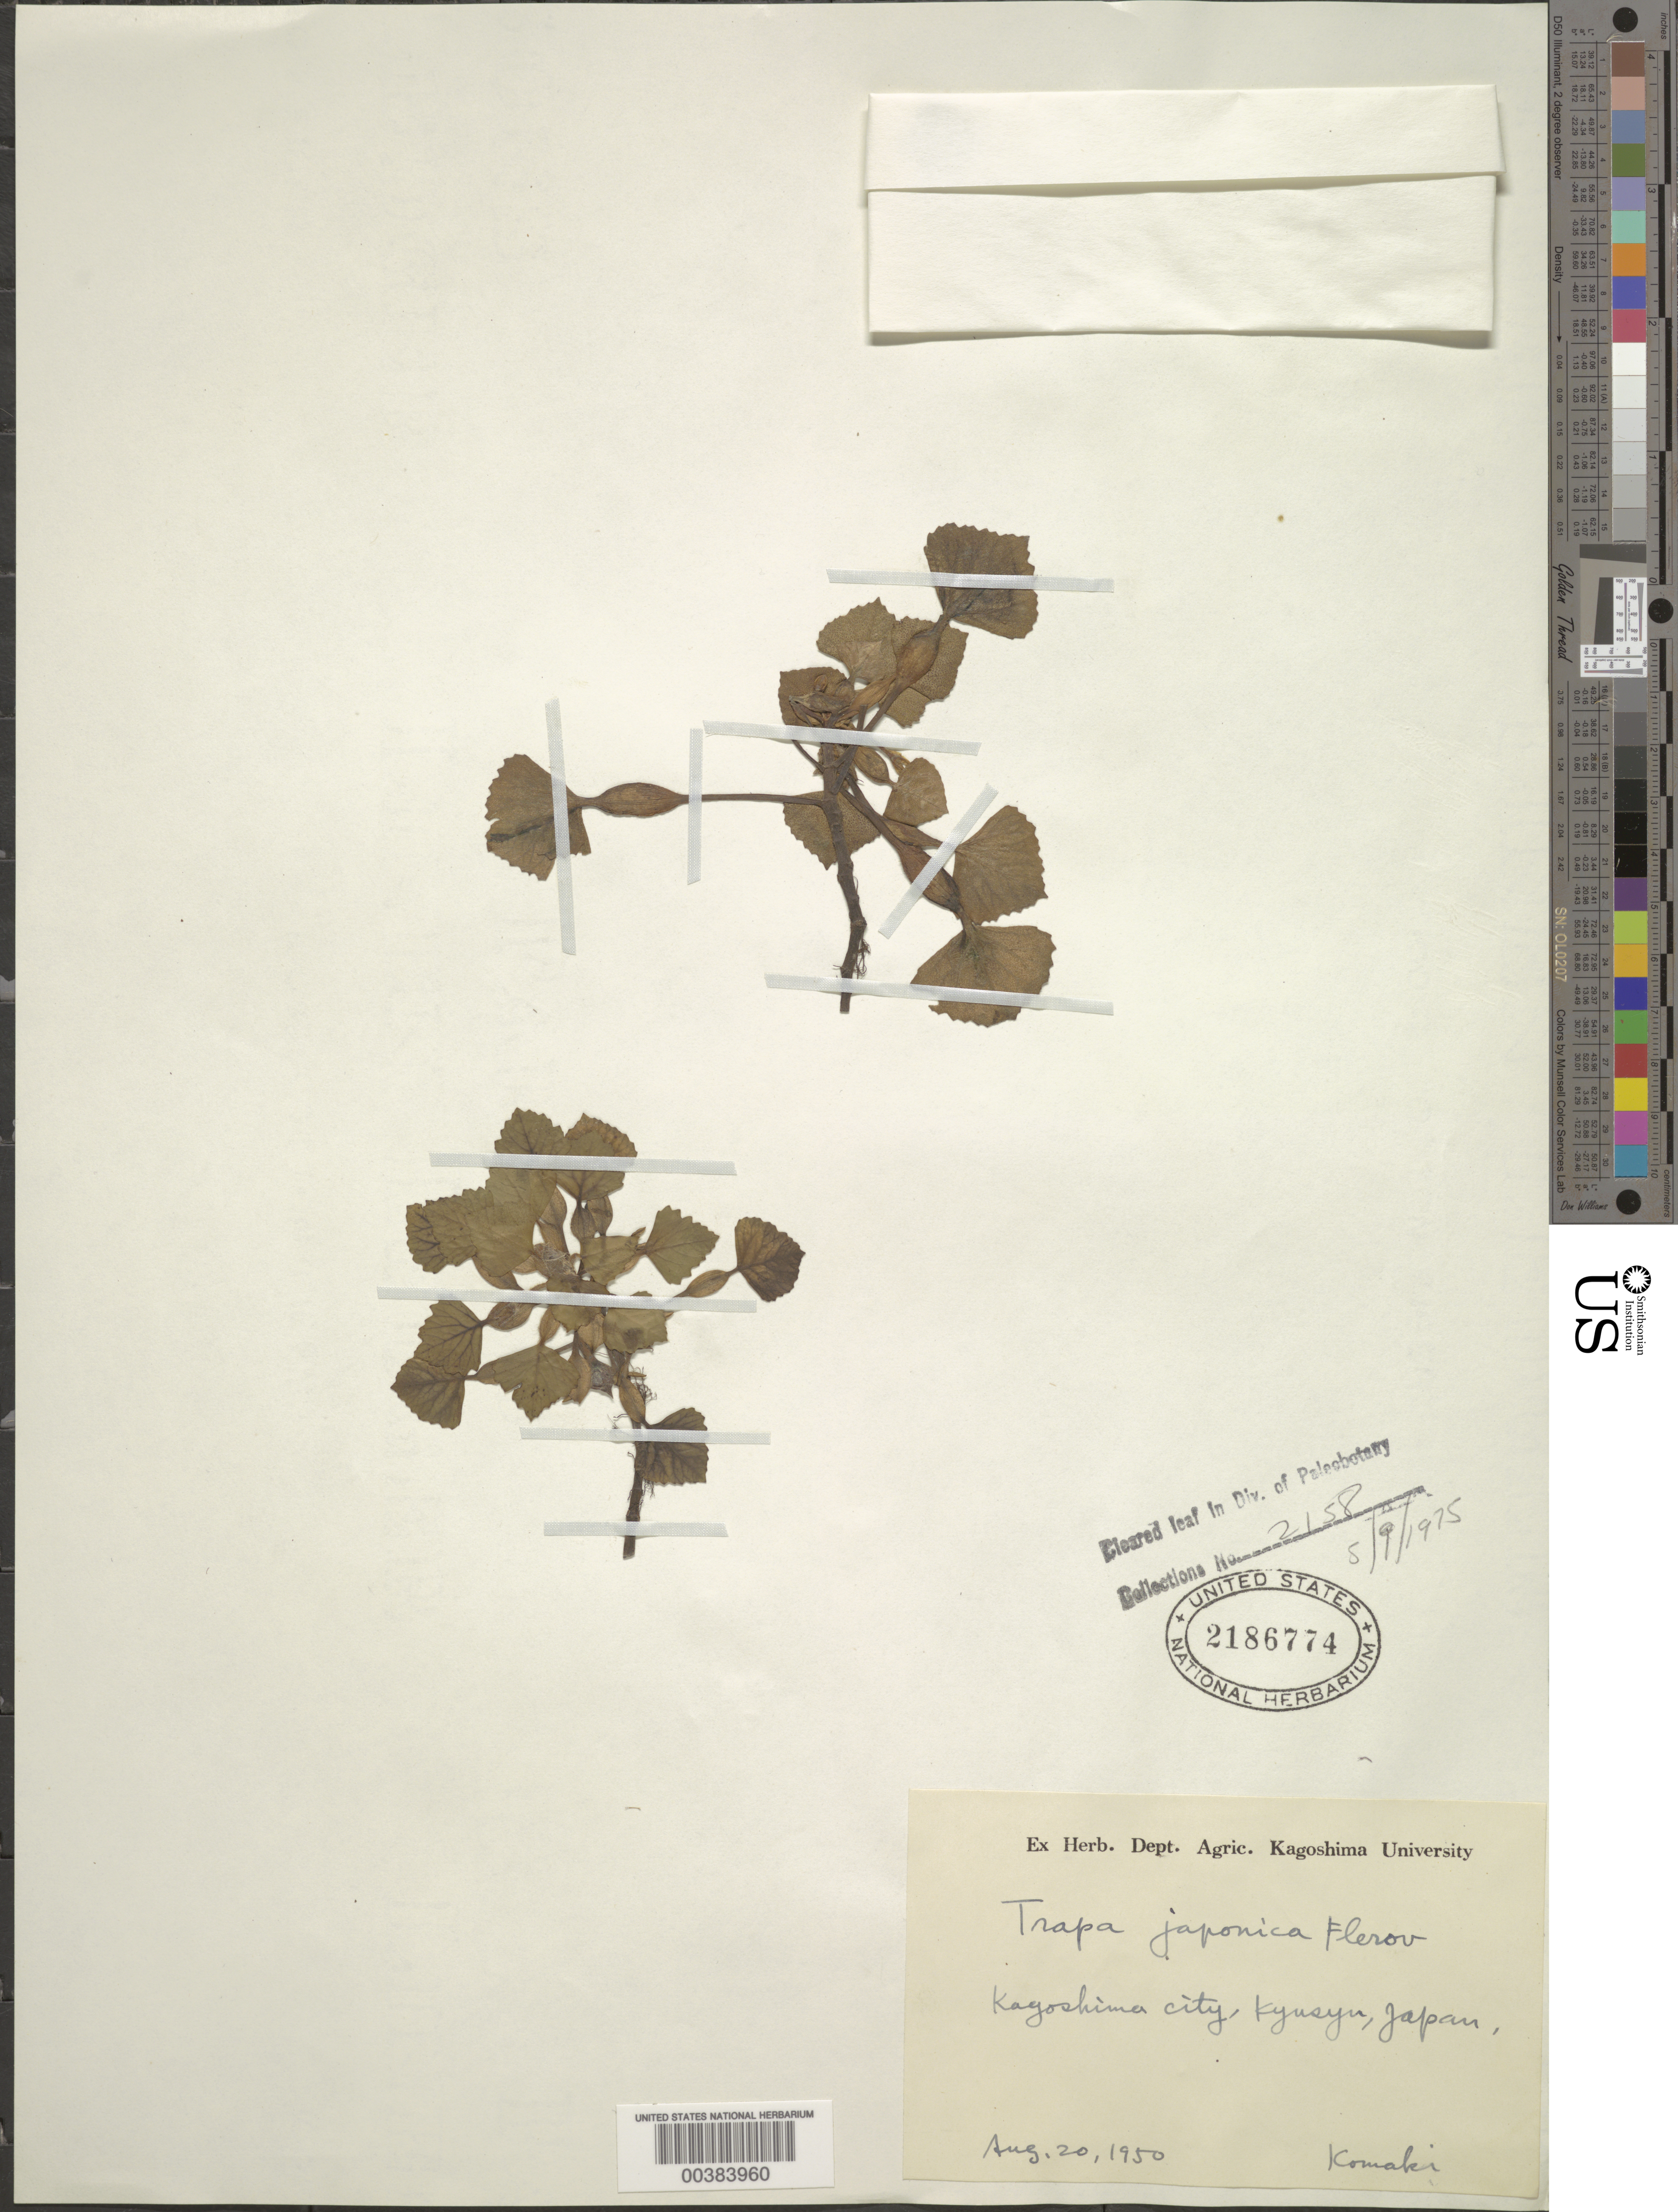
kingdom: Plantae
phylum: Tracheophyta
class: Magnoliopsida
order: Myrtales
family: Lythraceae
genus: Trapa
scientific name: Trapa japonica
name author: Flerov.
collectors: -. Komaki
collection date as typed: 20 Aug 1950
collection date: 1950-08-20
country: Japan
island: Kyushu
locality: Kagoshima city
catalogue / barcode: US 2186774